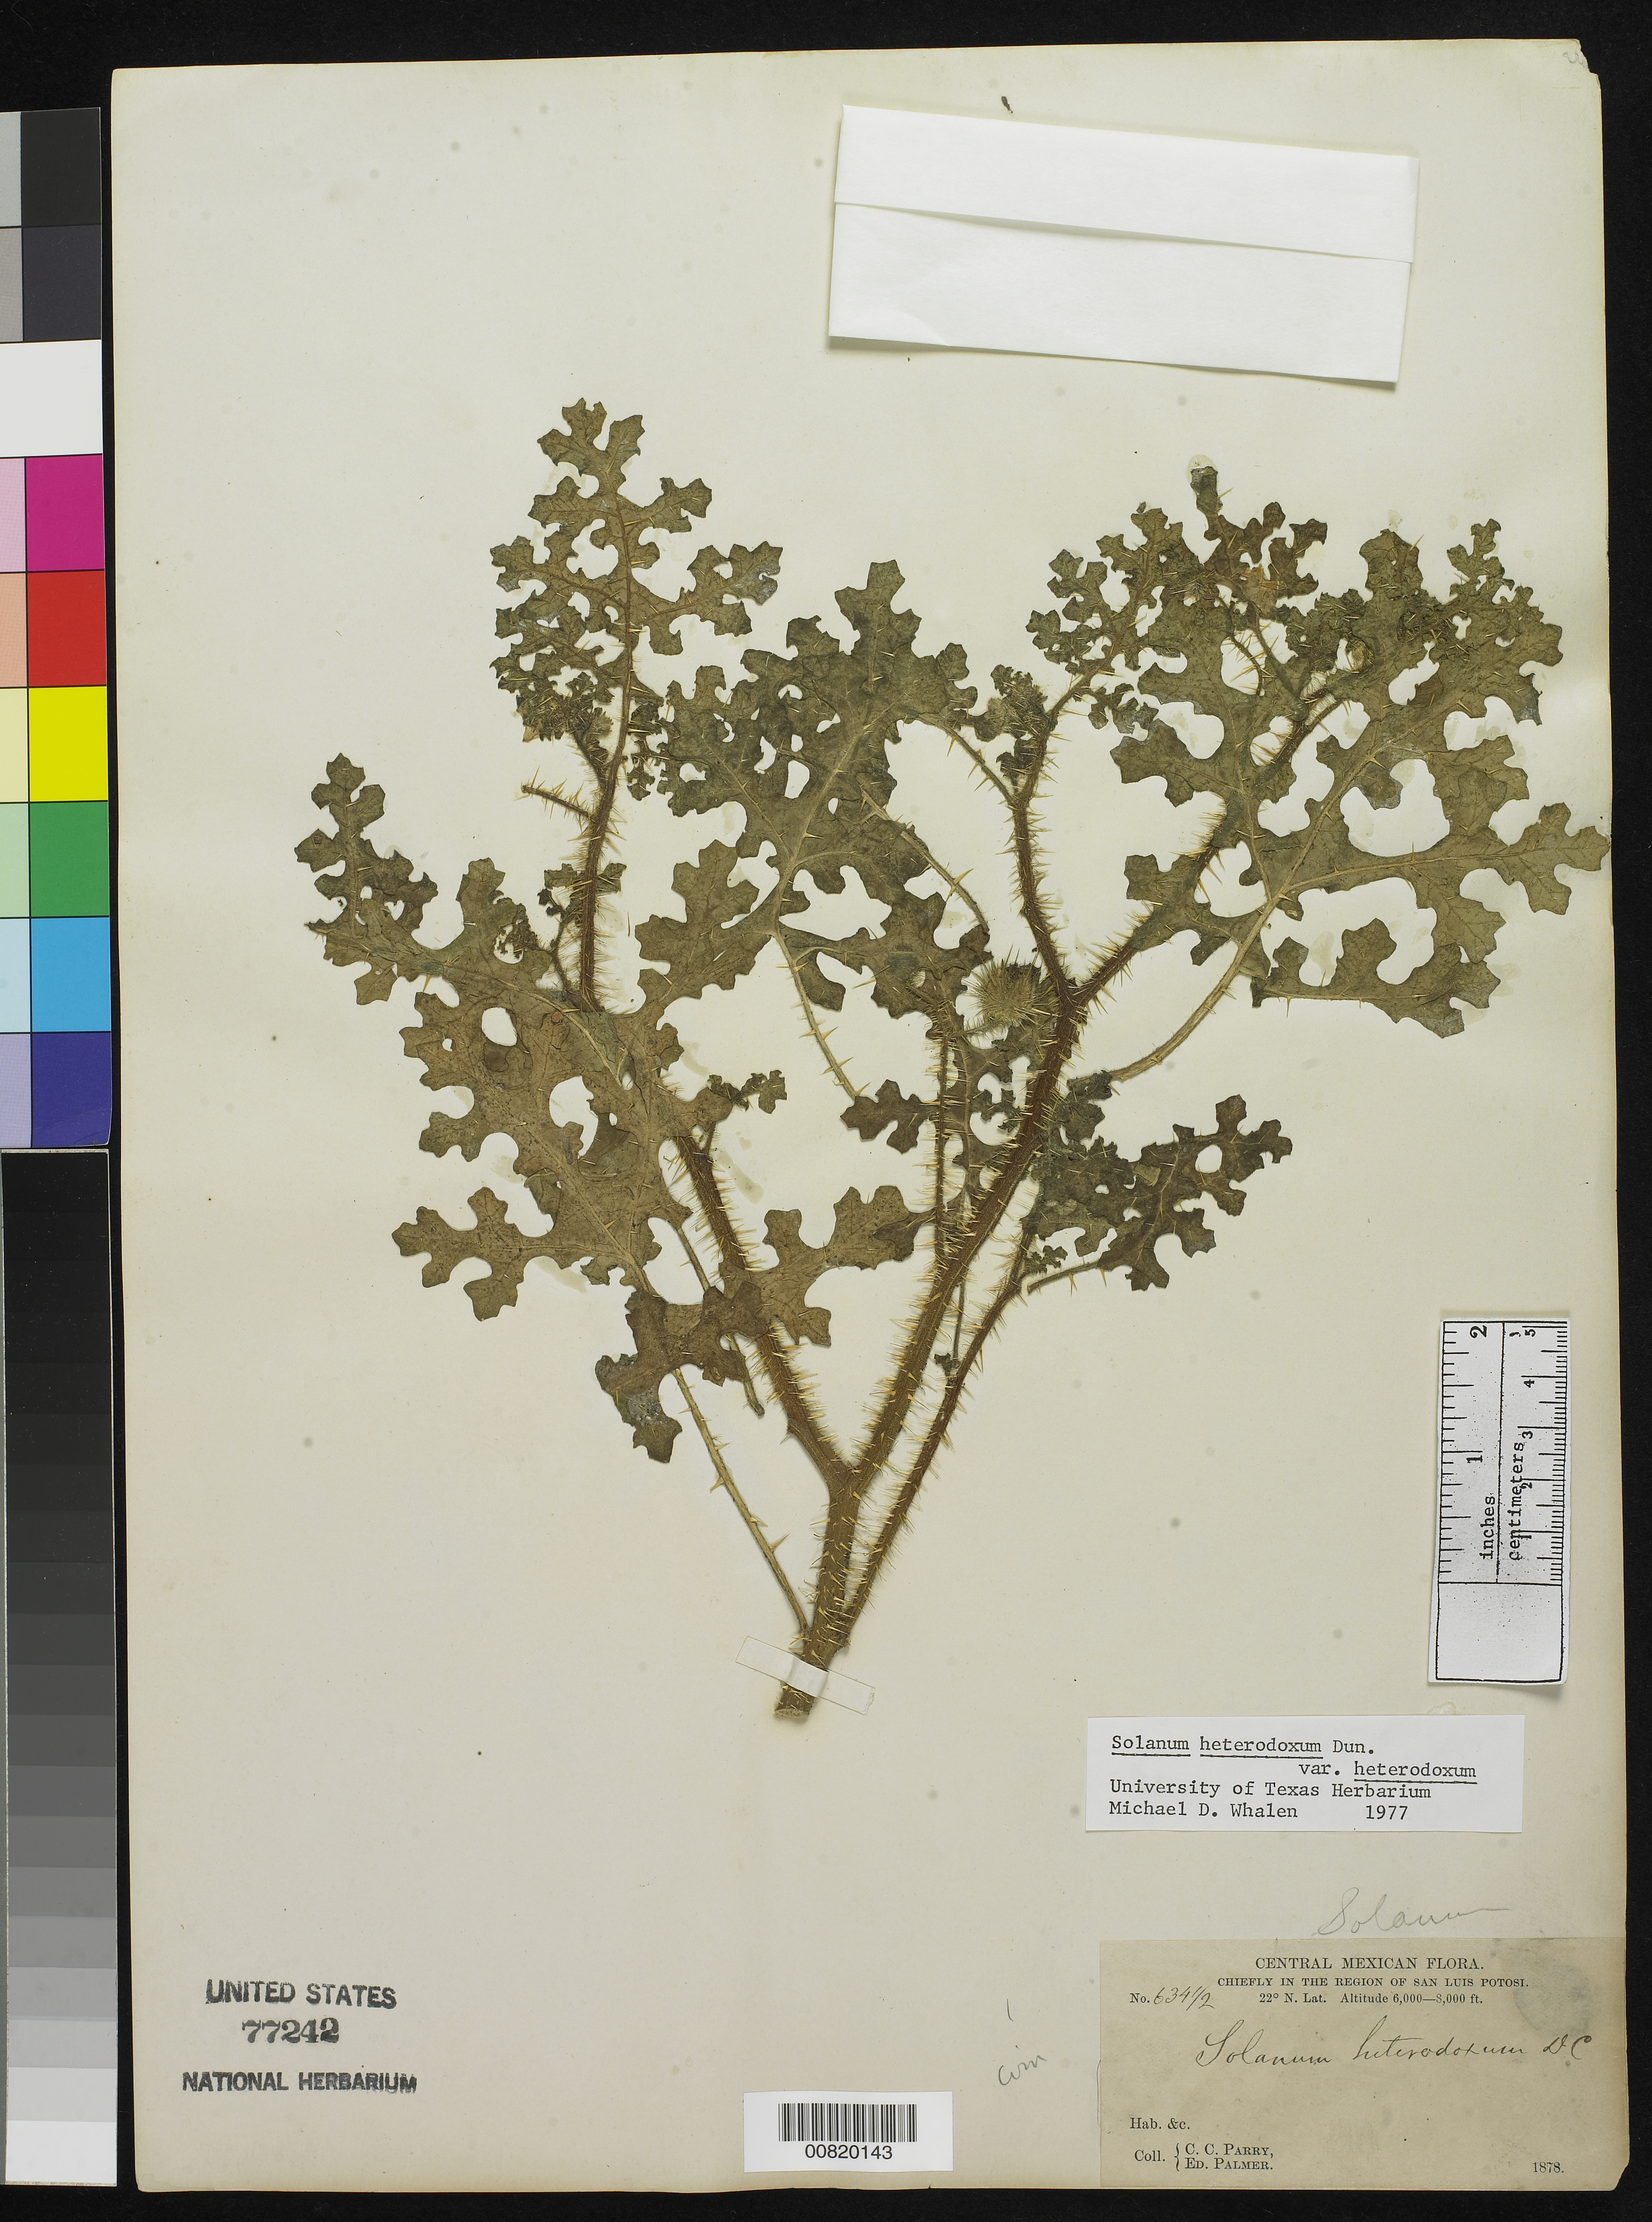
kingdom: Plantae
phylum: Tracheophyta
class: Magnoliopsida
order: Solanales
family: Solanaceae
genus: Solanum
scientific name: Solanum heterodoxum var. heterodoxum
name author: Dunal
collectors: C. C. Parry & E. Palmer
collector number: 6341/2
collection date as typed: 1878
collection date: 1878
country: Mexico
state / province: San Luis Potosí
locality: Chiefly in the region of San Luis Potosí.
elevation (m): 1829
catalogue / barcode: US 77242